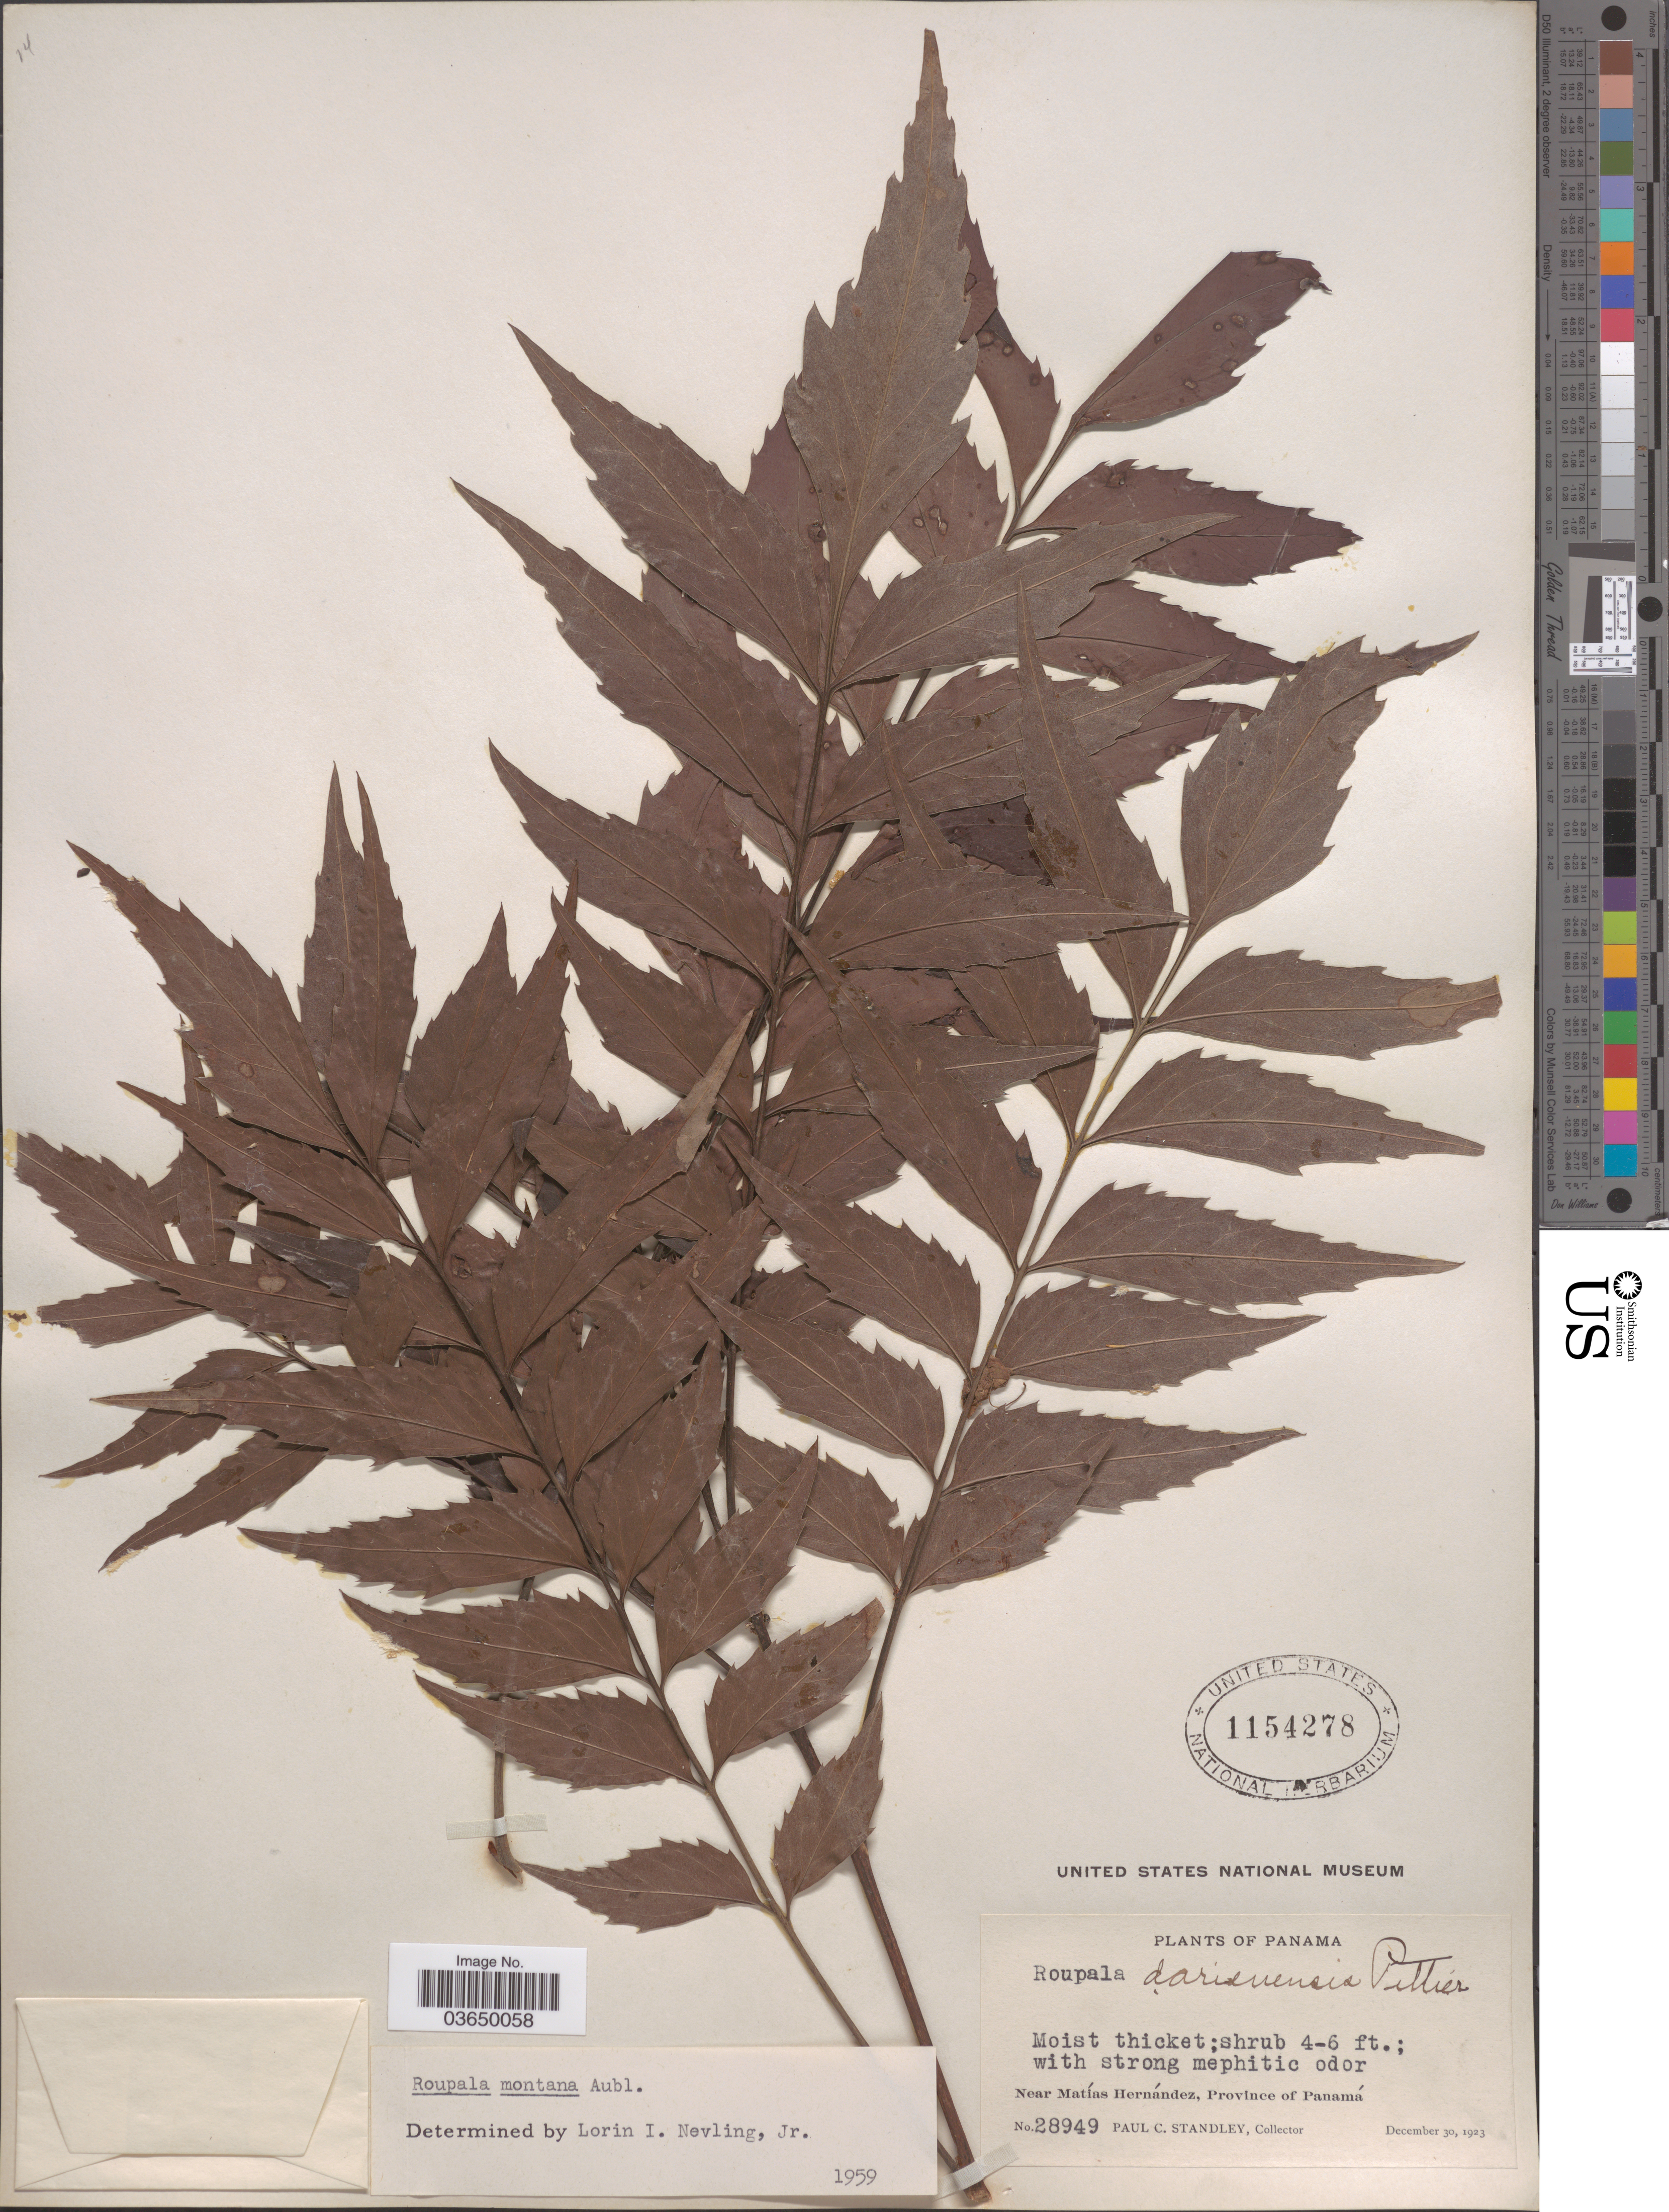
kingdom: Plantae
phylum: Tracheophyta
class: Magnoliopsida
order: Proteales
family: Proteaceae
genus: Roupala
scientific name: Roupala montana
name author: Aubl.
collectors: P. C. Standley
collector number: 28949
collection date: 1923-12-30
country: Panama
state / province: Panamá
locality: Near Matías Hernández.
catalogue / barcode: US 1154278